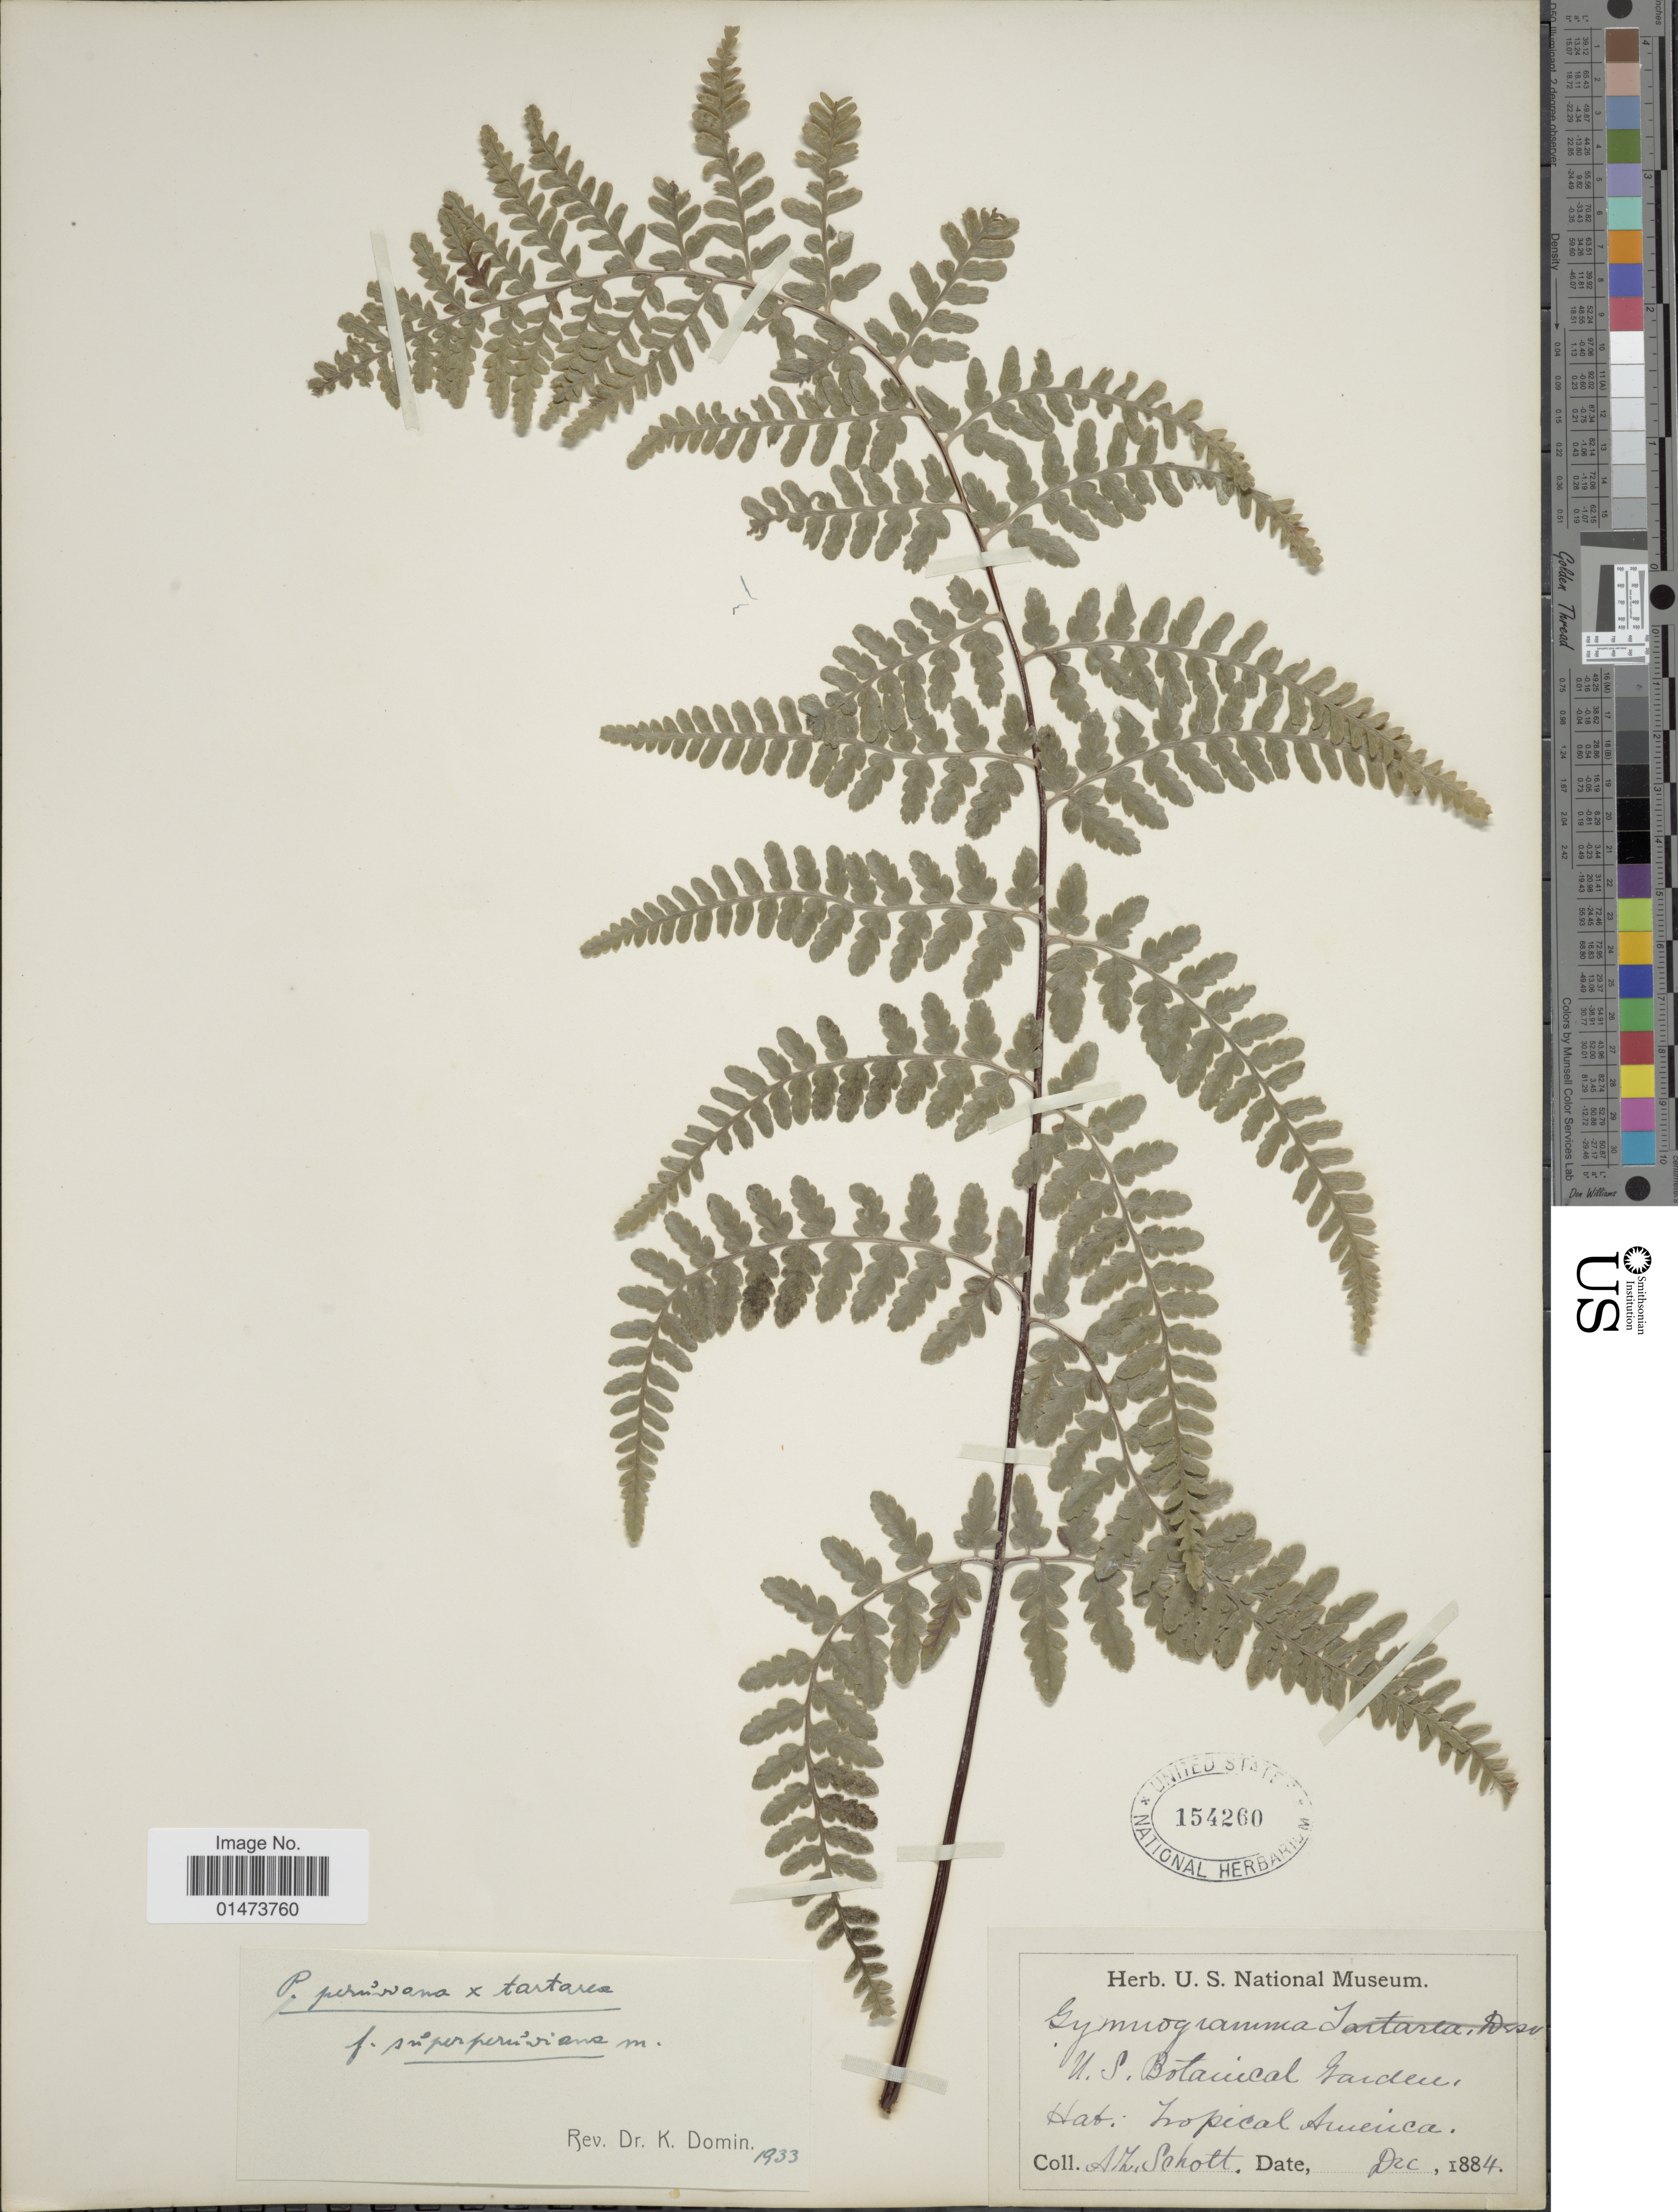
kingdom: Plantae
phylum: Tracheophyta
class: Polypodiopsida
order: Polypodiales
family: Pteridaceae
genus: Pityrogramma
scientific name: Pityrogramma schaffneri x P. tartarea (Cav.) Maxon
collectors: A. L. Schott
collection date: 1884-12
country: United States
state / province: District of Columbia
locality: U.S. Botanical Garden, tropical America.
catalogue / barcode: US 154260